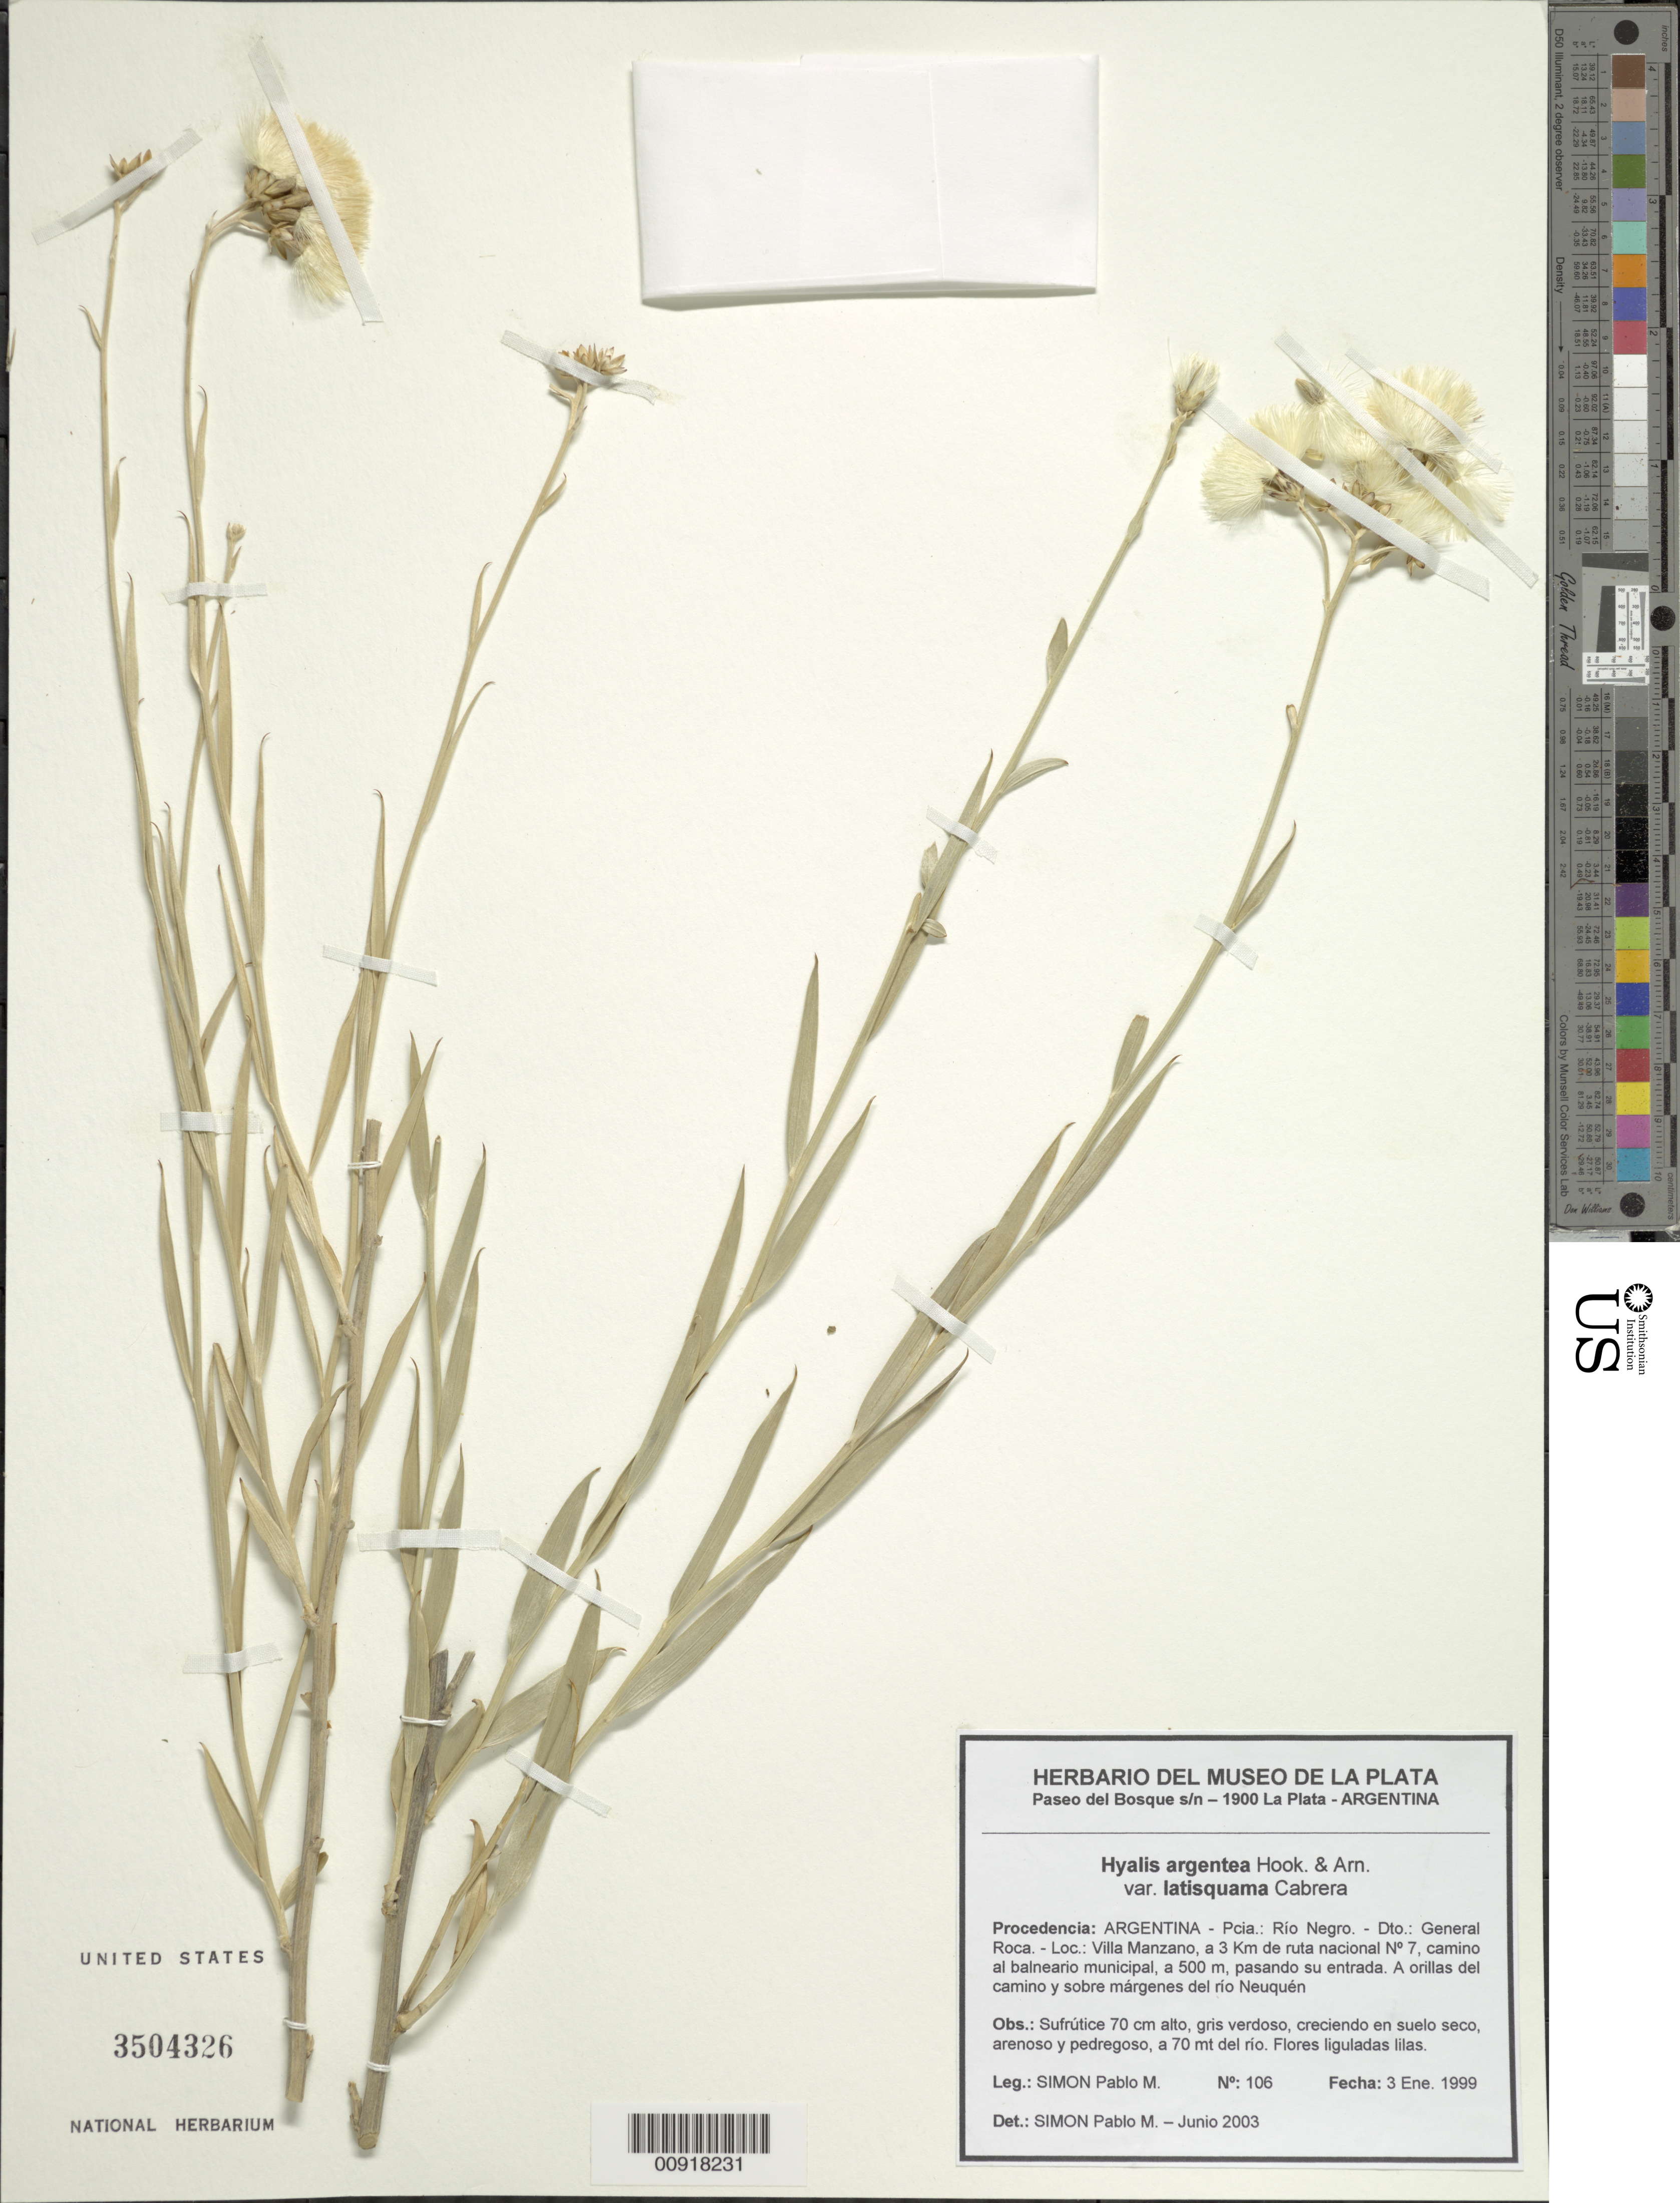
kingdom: Plantae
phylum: Tracheophyta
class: Magnoliopsida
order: Asterales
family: Asteraceae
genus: Hyalis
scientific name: Hyalis argentea var. latisquama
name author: Cabrera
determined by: Simón, P. M.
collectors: P. M. Simón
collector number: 106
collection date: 1999-01-03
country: Argentina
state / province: Río Negro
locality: Dto. General Roca, Villa Manzano, 3 km de Ruta Nacional No. 7, camino al balneario municipal, a 500 m, pasando su entrada; Río Neuquén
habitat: Orillas del camino y sobre márgenes del río; creciendo en suelo seco, arenoso y pedregoso, a 70 m del río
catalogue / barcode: US 3504326